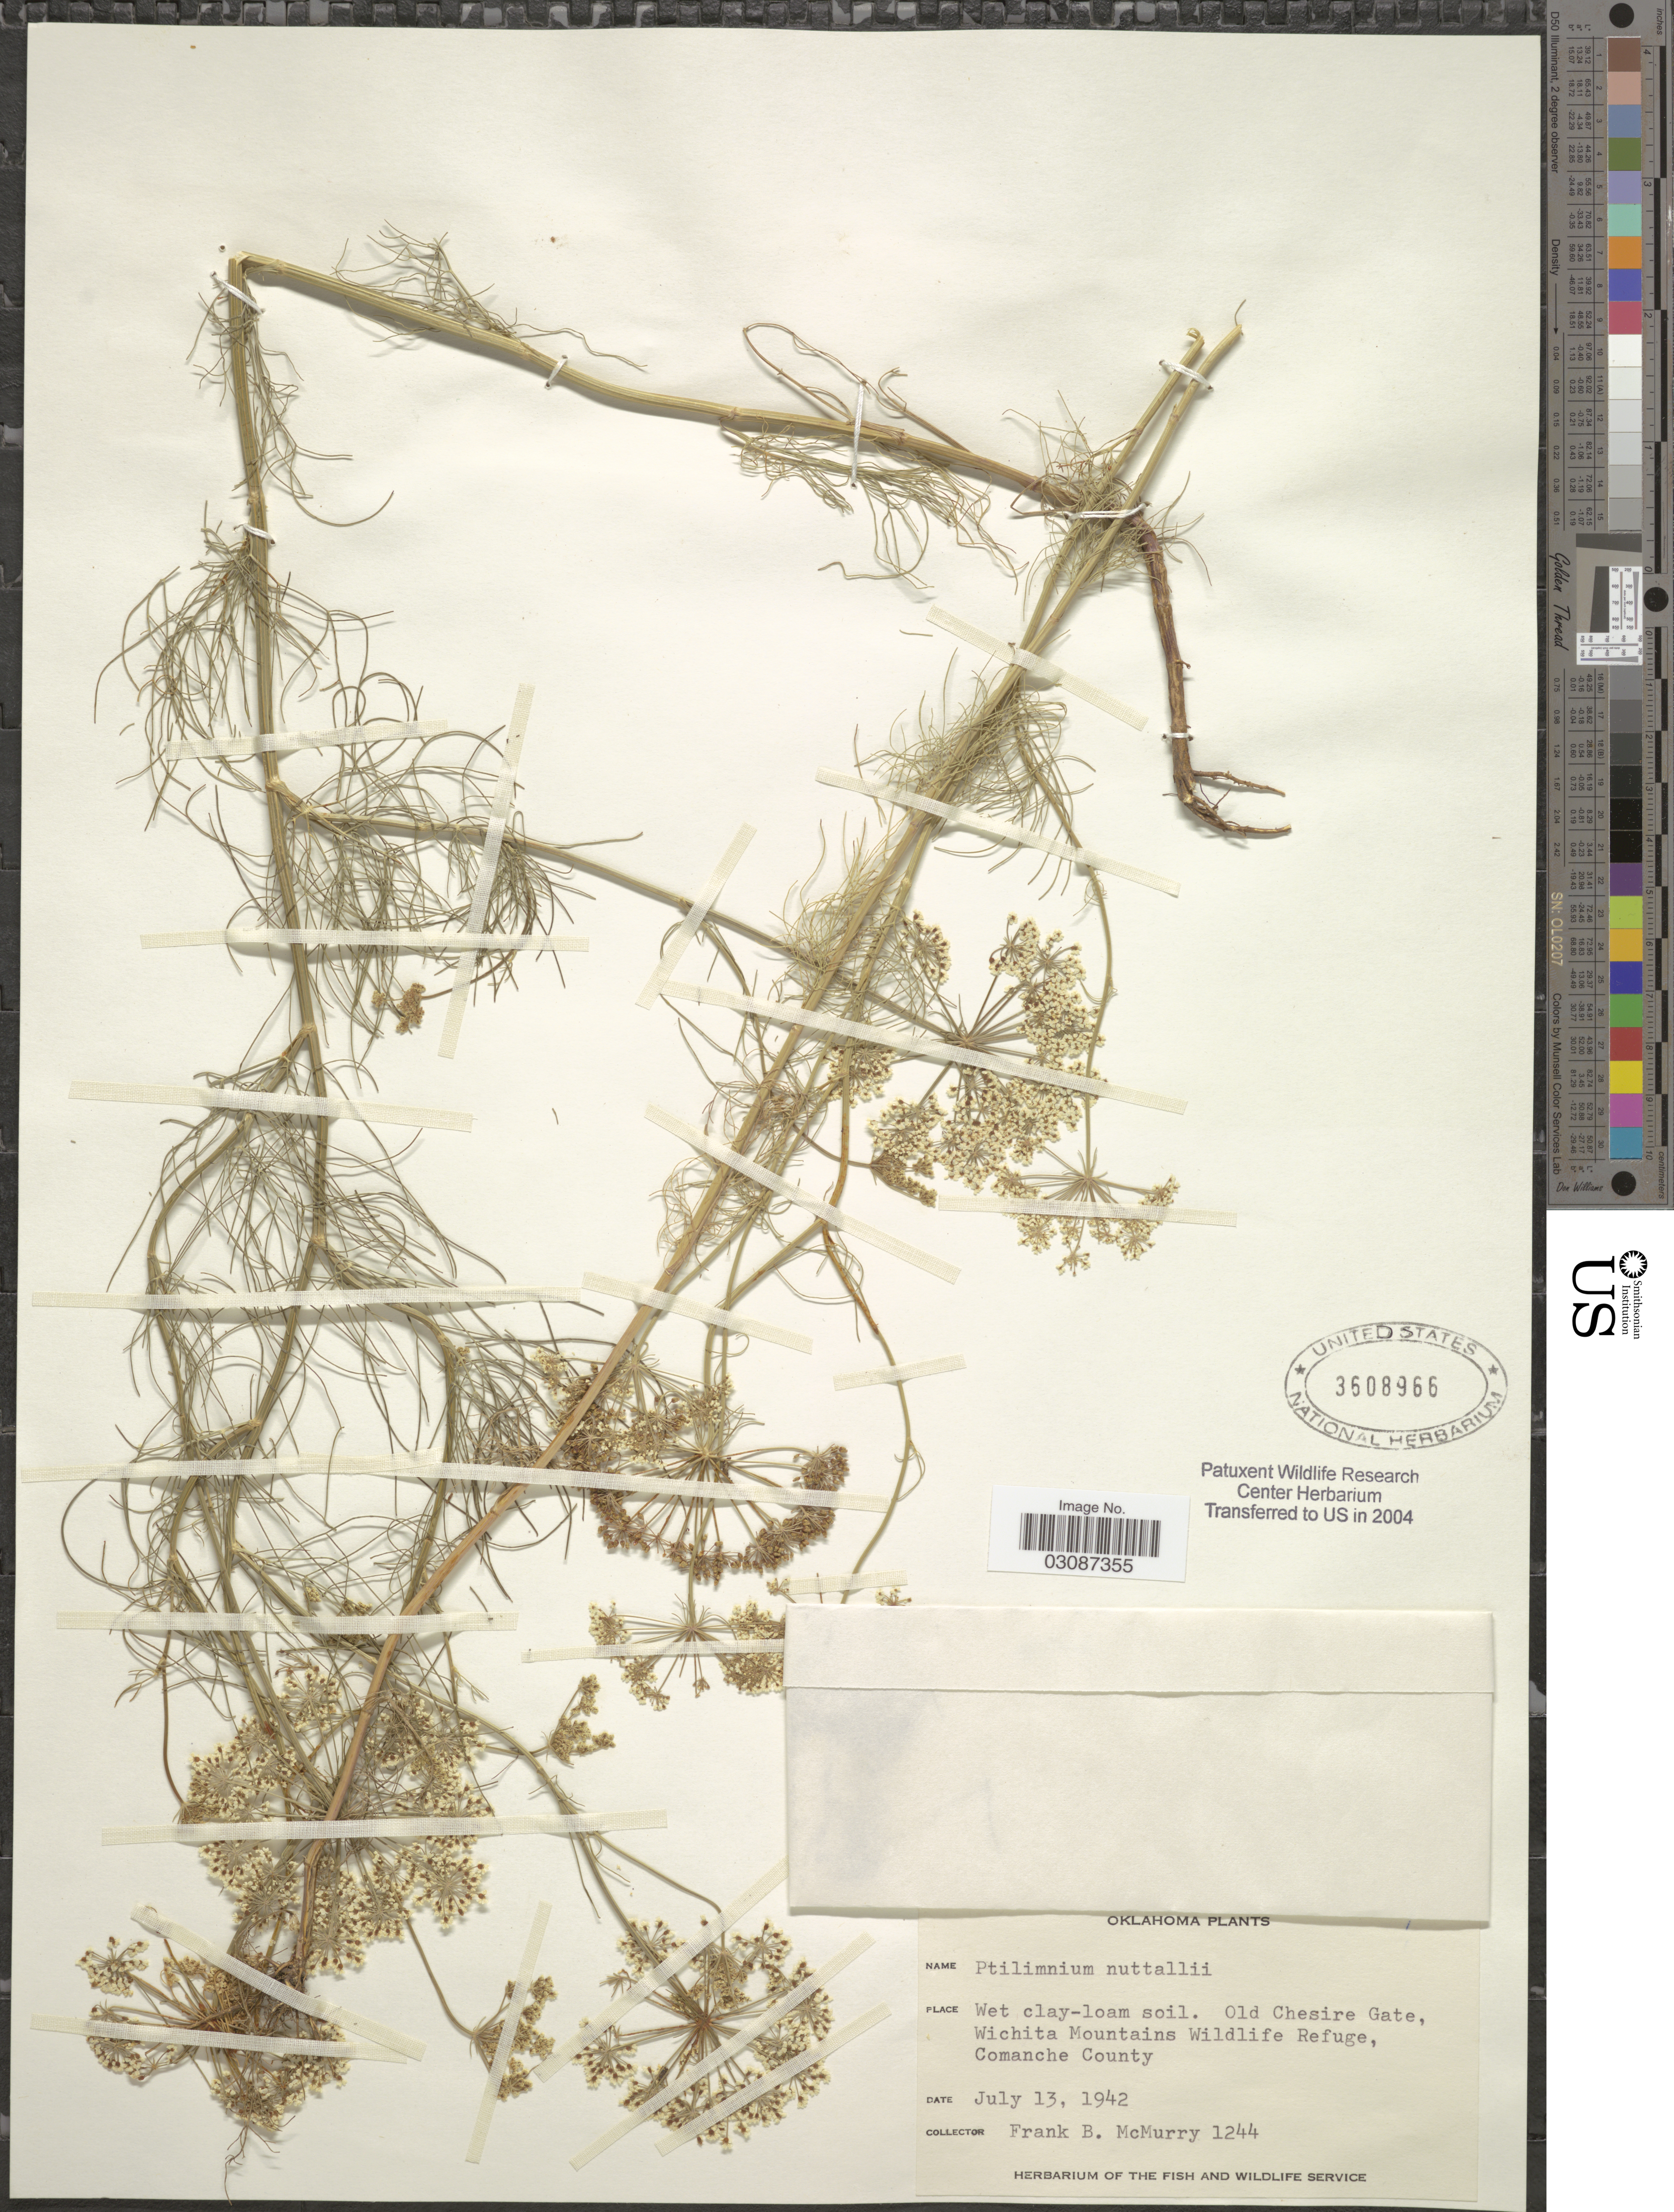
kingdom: Plantae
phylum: Tracheophyta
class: Magnoliopsida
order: Apiales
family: Apiaceae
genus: Ptilimnium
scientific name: Ptilimnium nuttallii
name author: (DC.) Britton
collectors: F. B. McMurry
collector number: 1244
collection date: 1942-07-13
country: United States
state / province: Oklahoma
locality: Old Chesire Gate, Wichita Mountains Wildlife Refuge, Comanche County.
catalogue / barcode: US 3608966